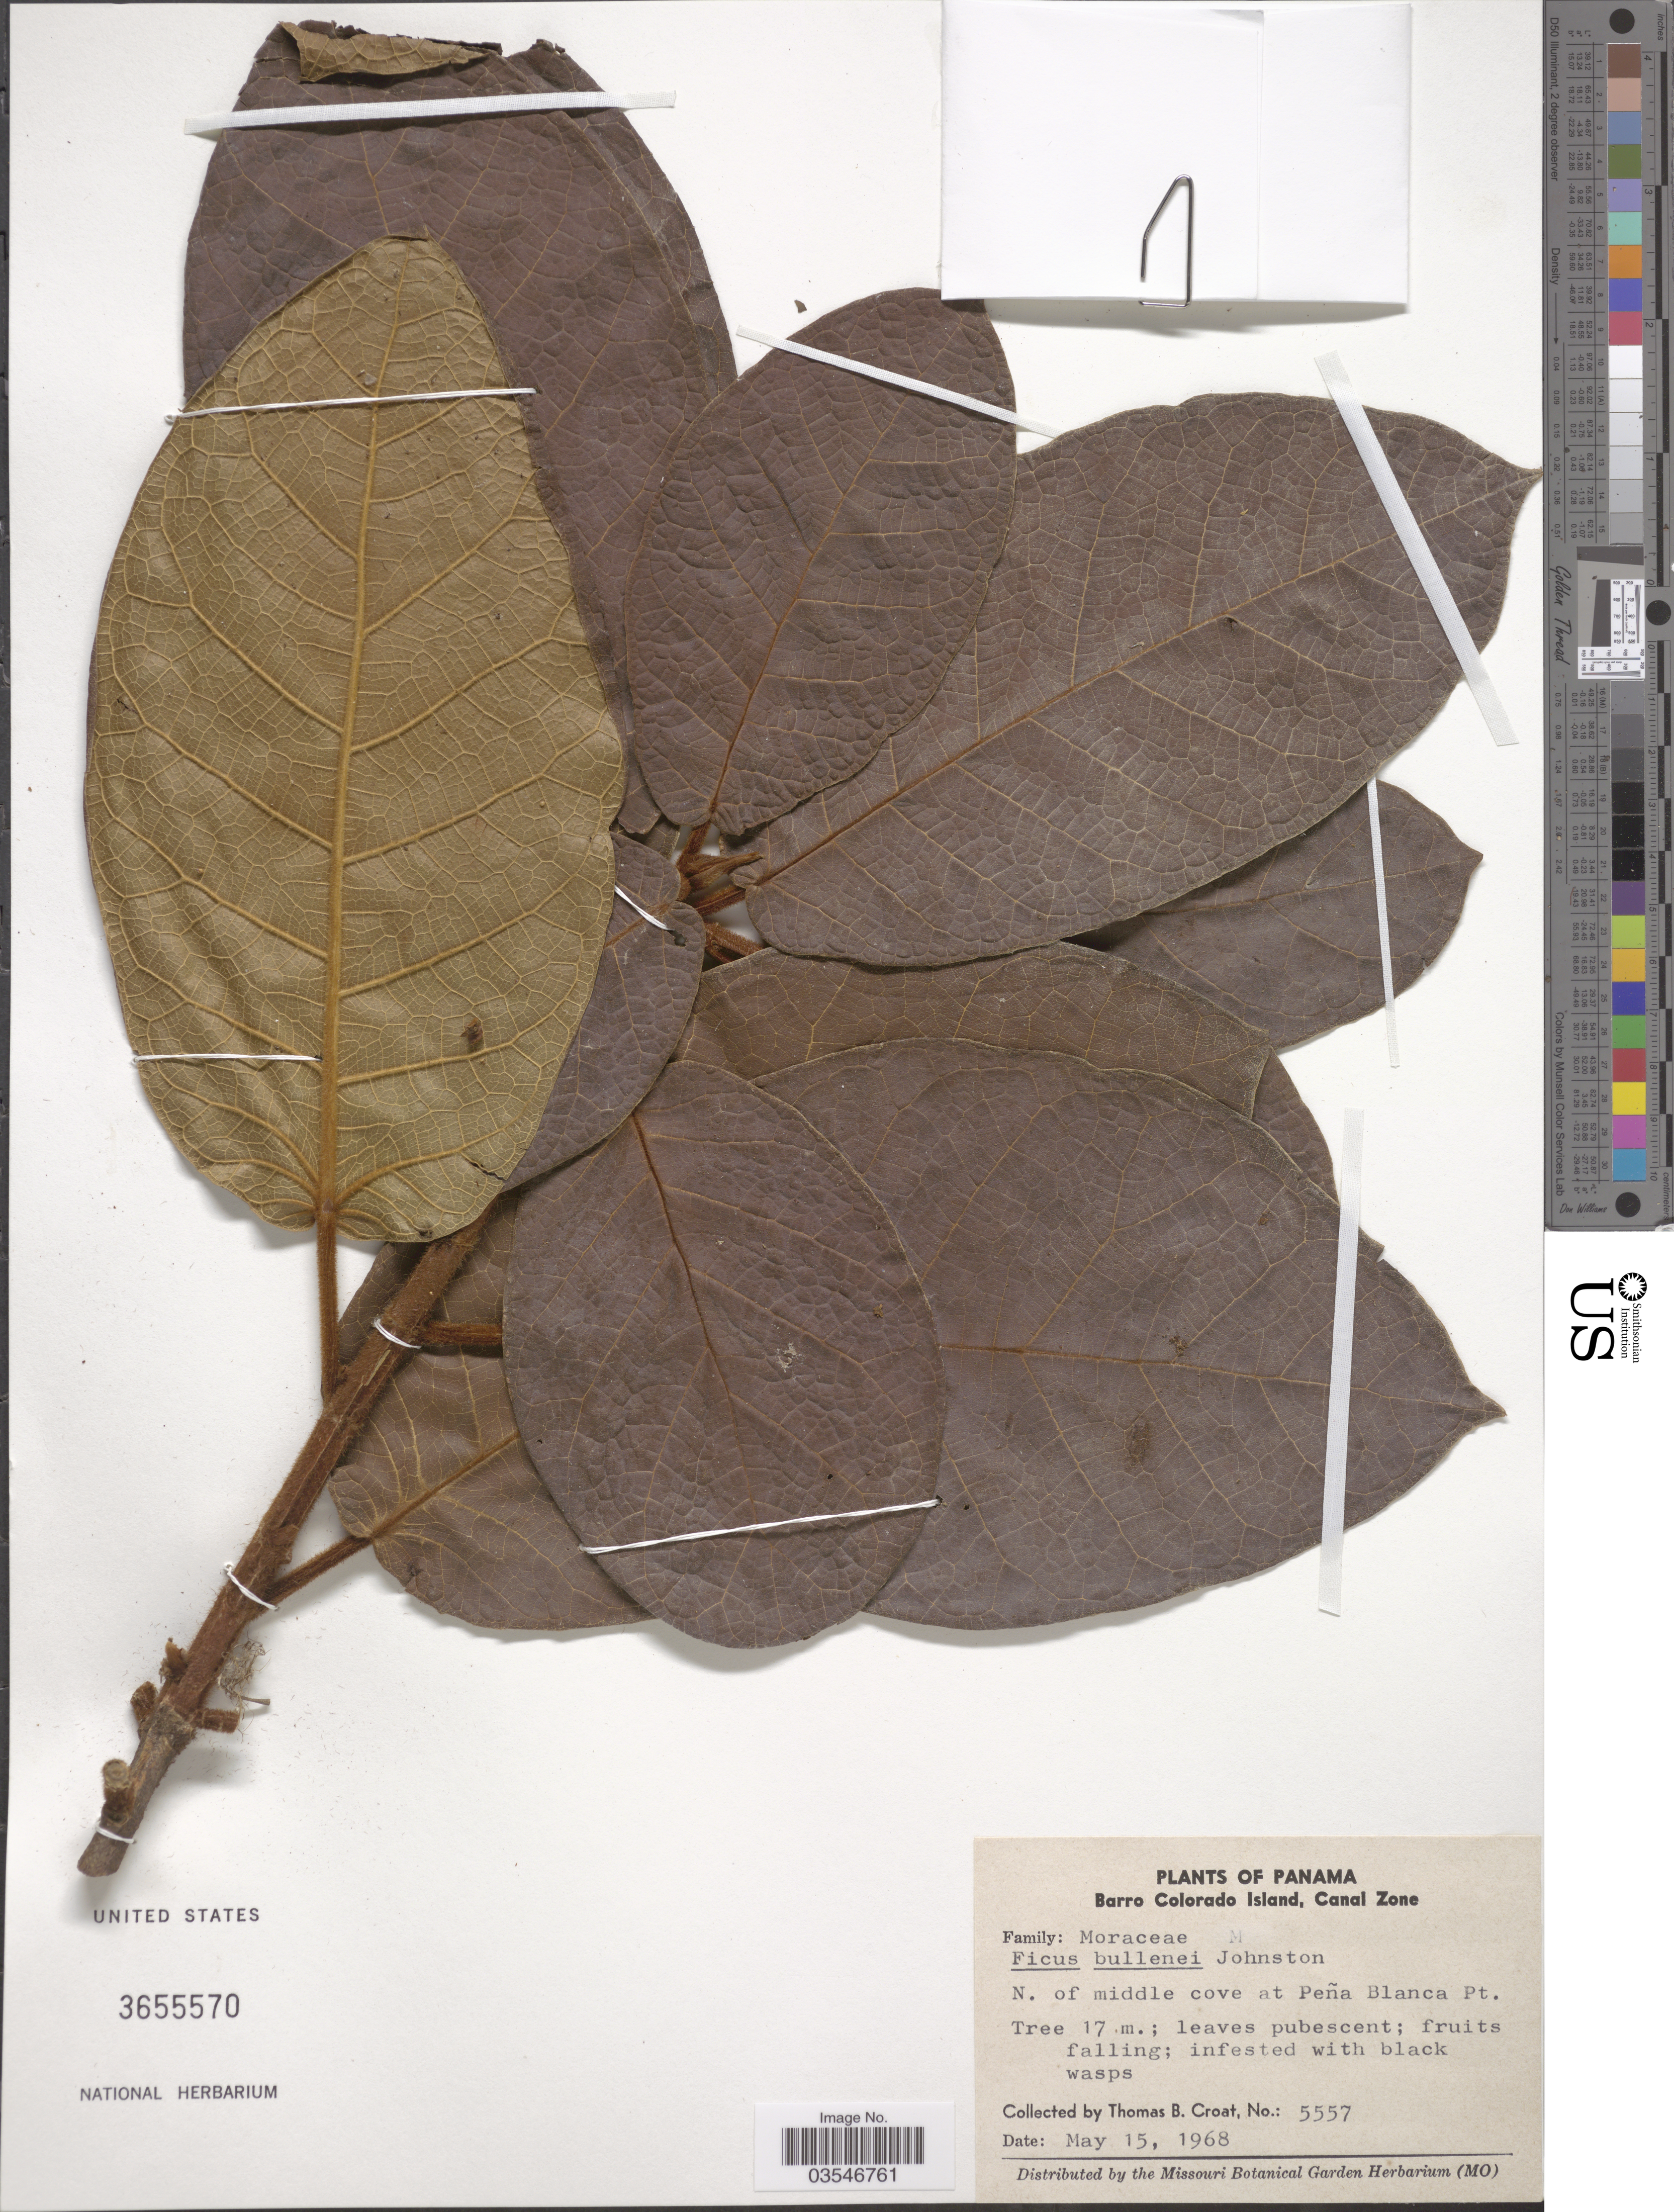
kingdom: Plantae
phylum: Tracheophyta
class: Magnoliopsida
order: Rosales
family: Moraceae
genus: Ficus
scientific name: Ficus bullenei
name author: I.M. Johnst.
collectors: T. B. Croat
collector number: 5557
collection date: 1968-05-15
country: Panama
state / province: Panamá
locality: Barro Colorado Island, Canal Zone. N. of middle cove at Peña Blanca Pt.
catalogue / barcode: US 3655570